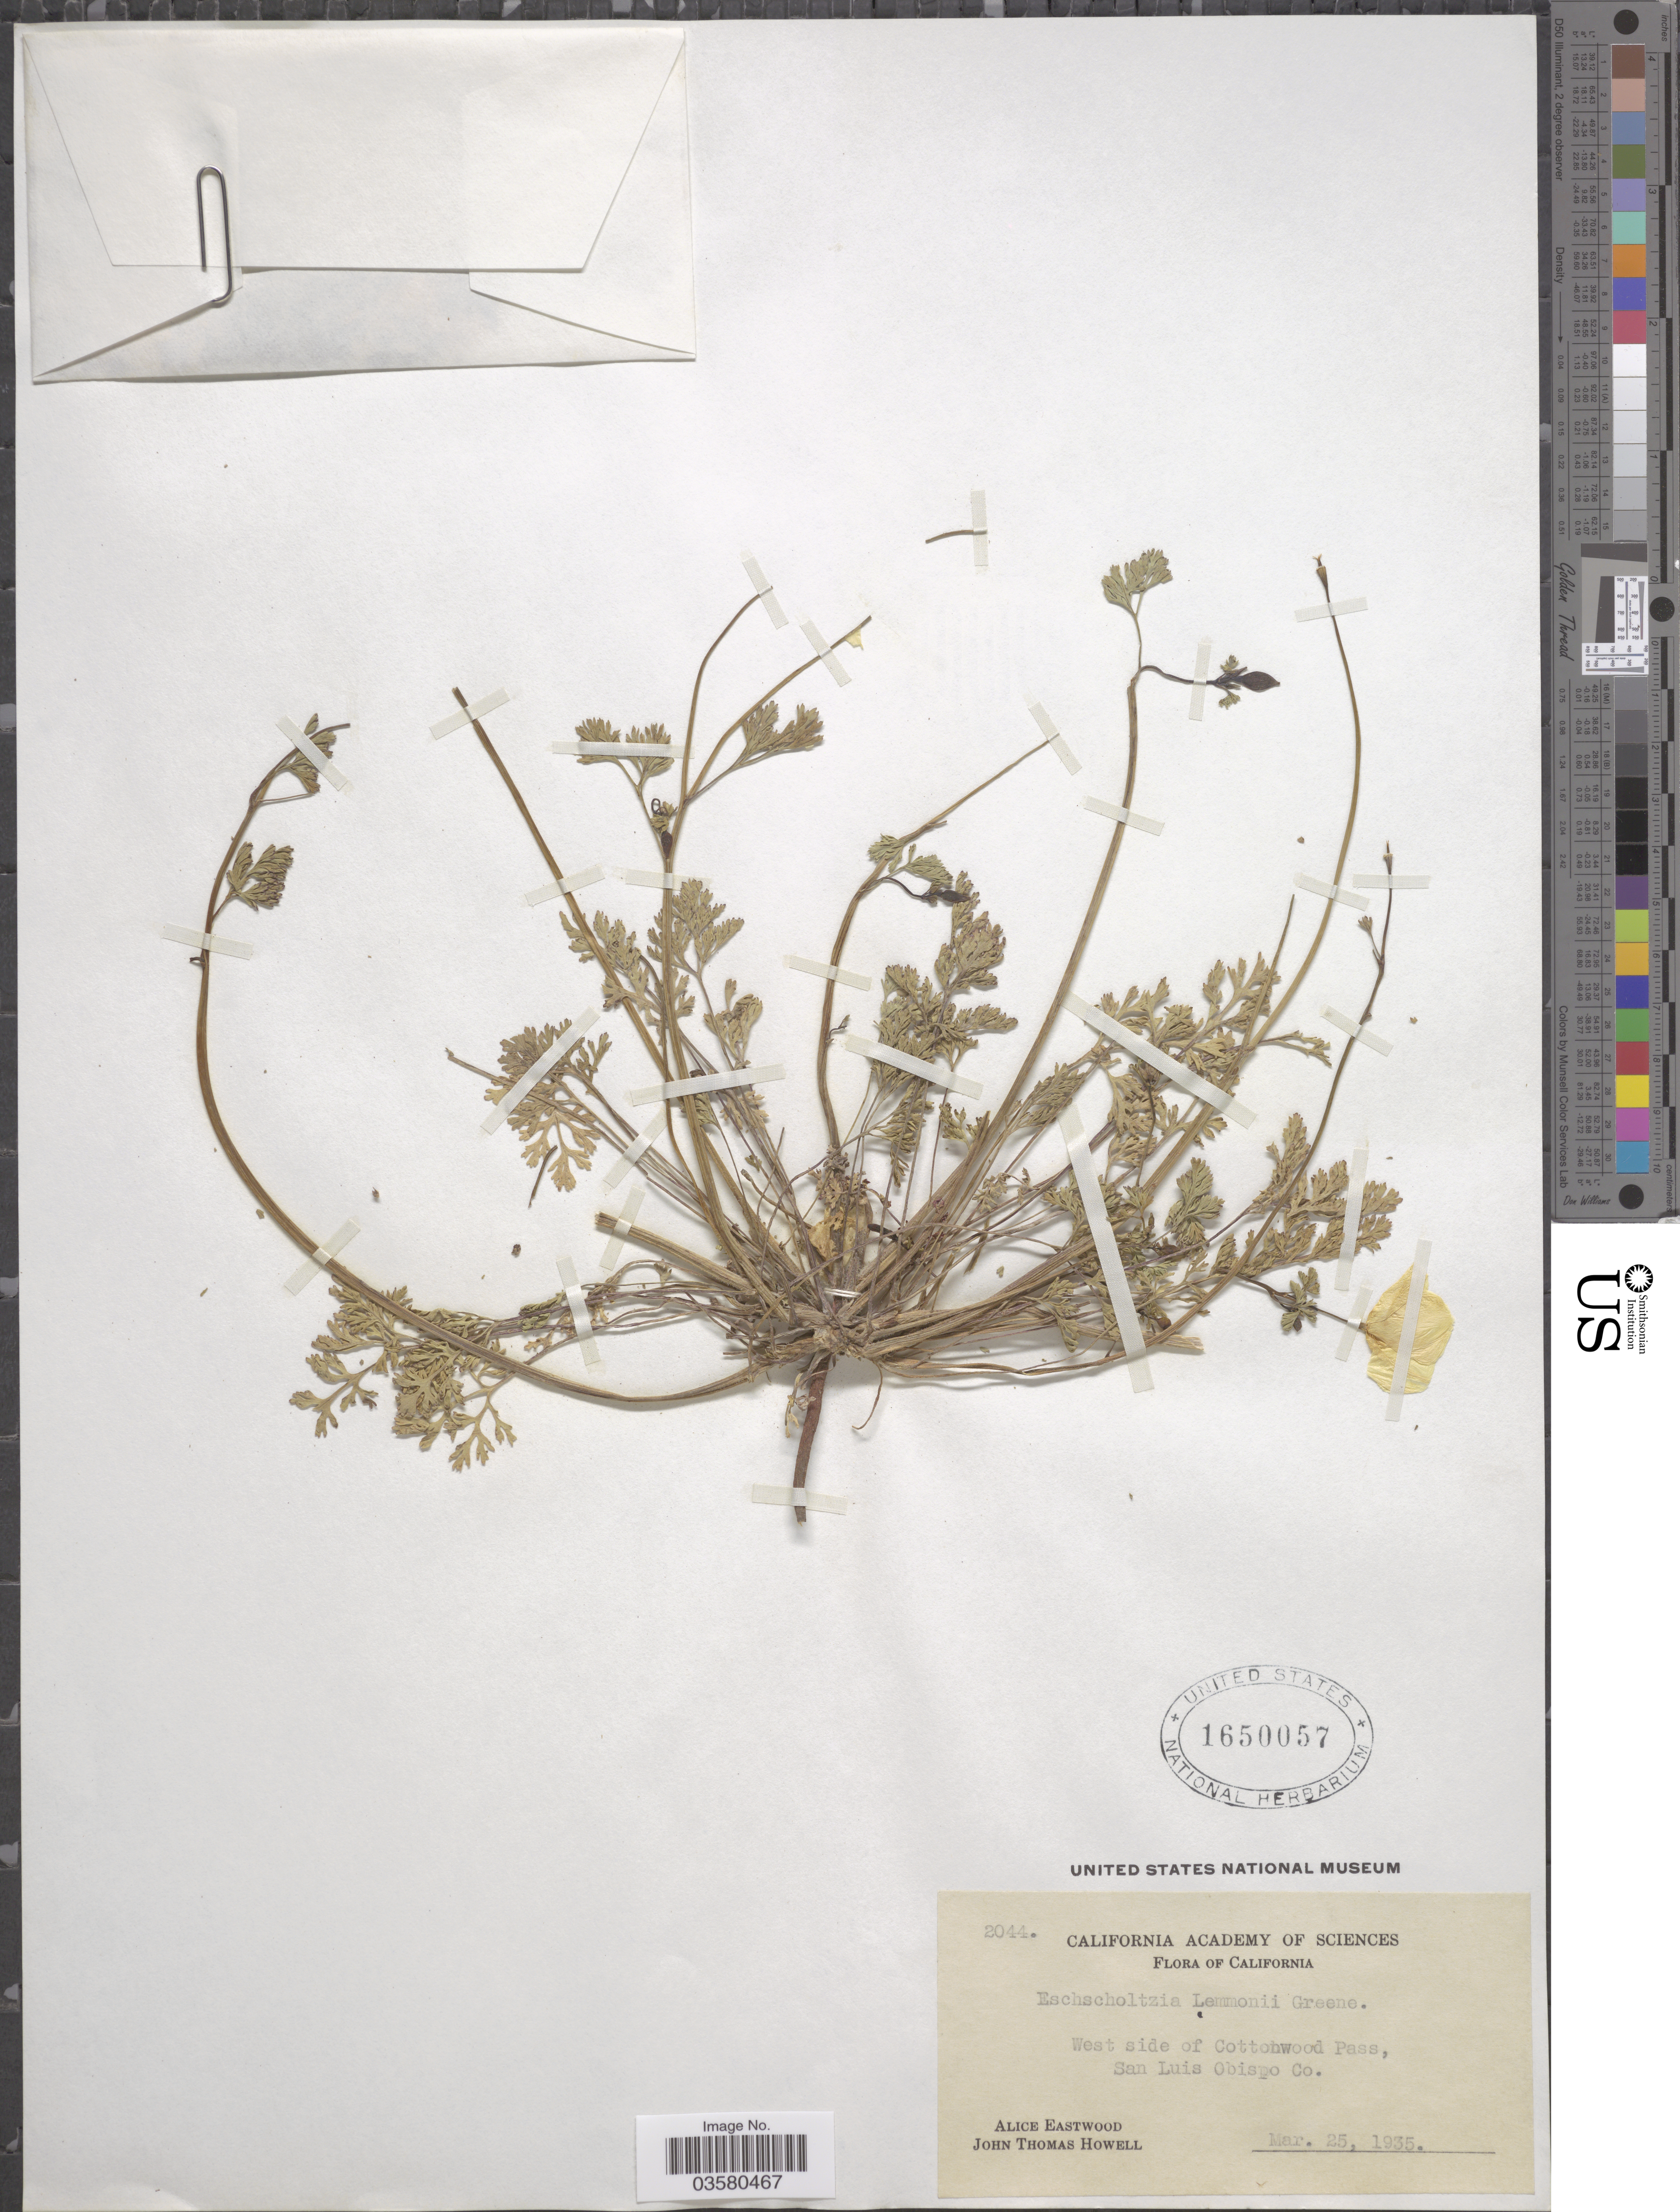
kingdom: Plantae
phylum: Tracheophyta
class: Magnoliopsida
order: Ranunculales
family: Papaveraceae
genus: Eschscholzia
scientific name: Eschscholzia lemmonii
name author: Greene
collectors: A. Eastwood & J. T. Howell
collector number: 2044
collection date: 1935-03-25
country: United States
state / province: California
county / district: San Luis Obispo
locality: West side of Cottonwood Pass, San Luis Obispo Co.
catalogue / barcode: US 1650057